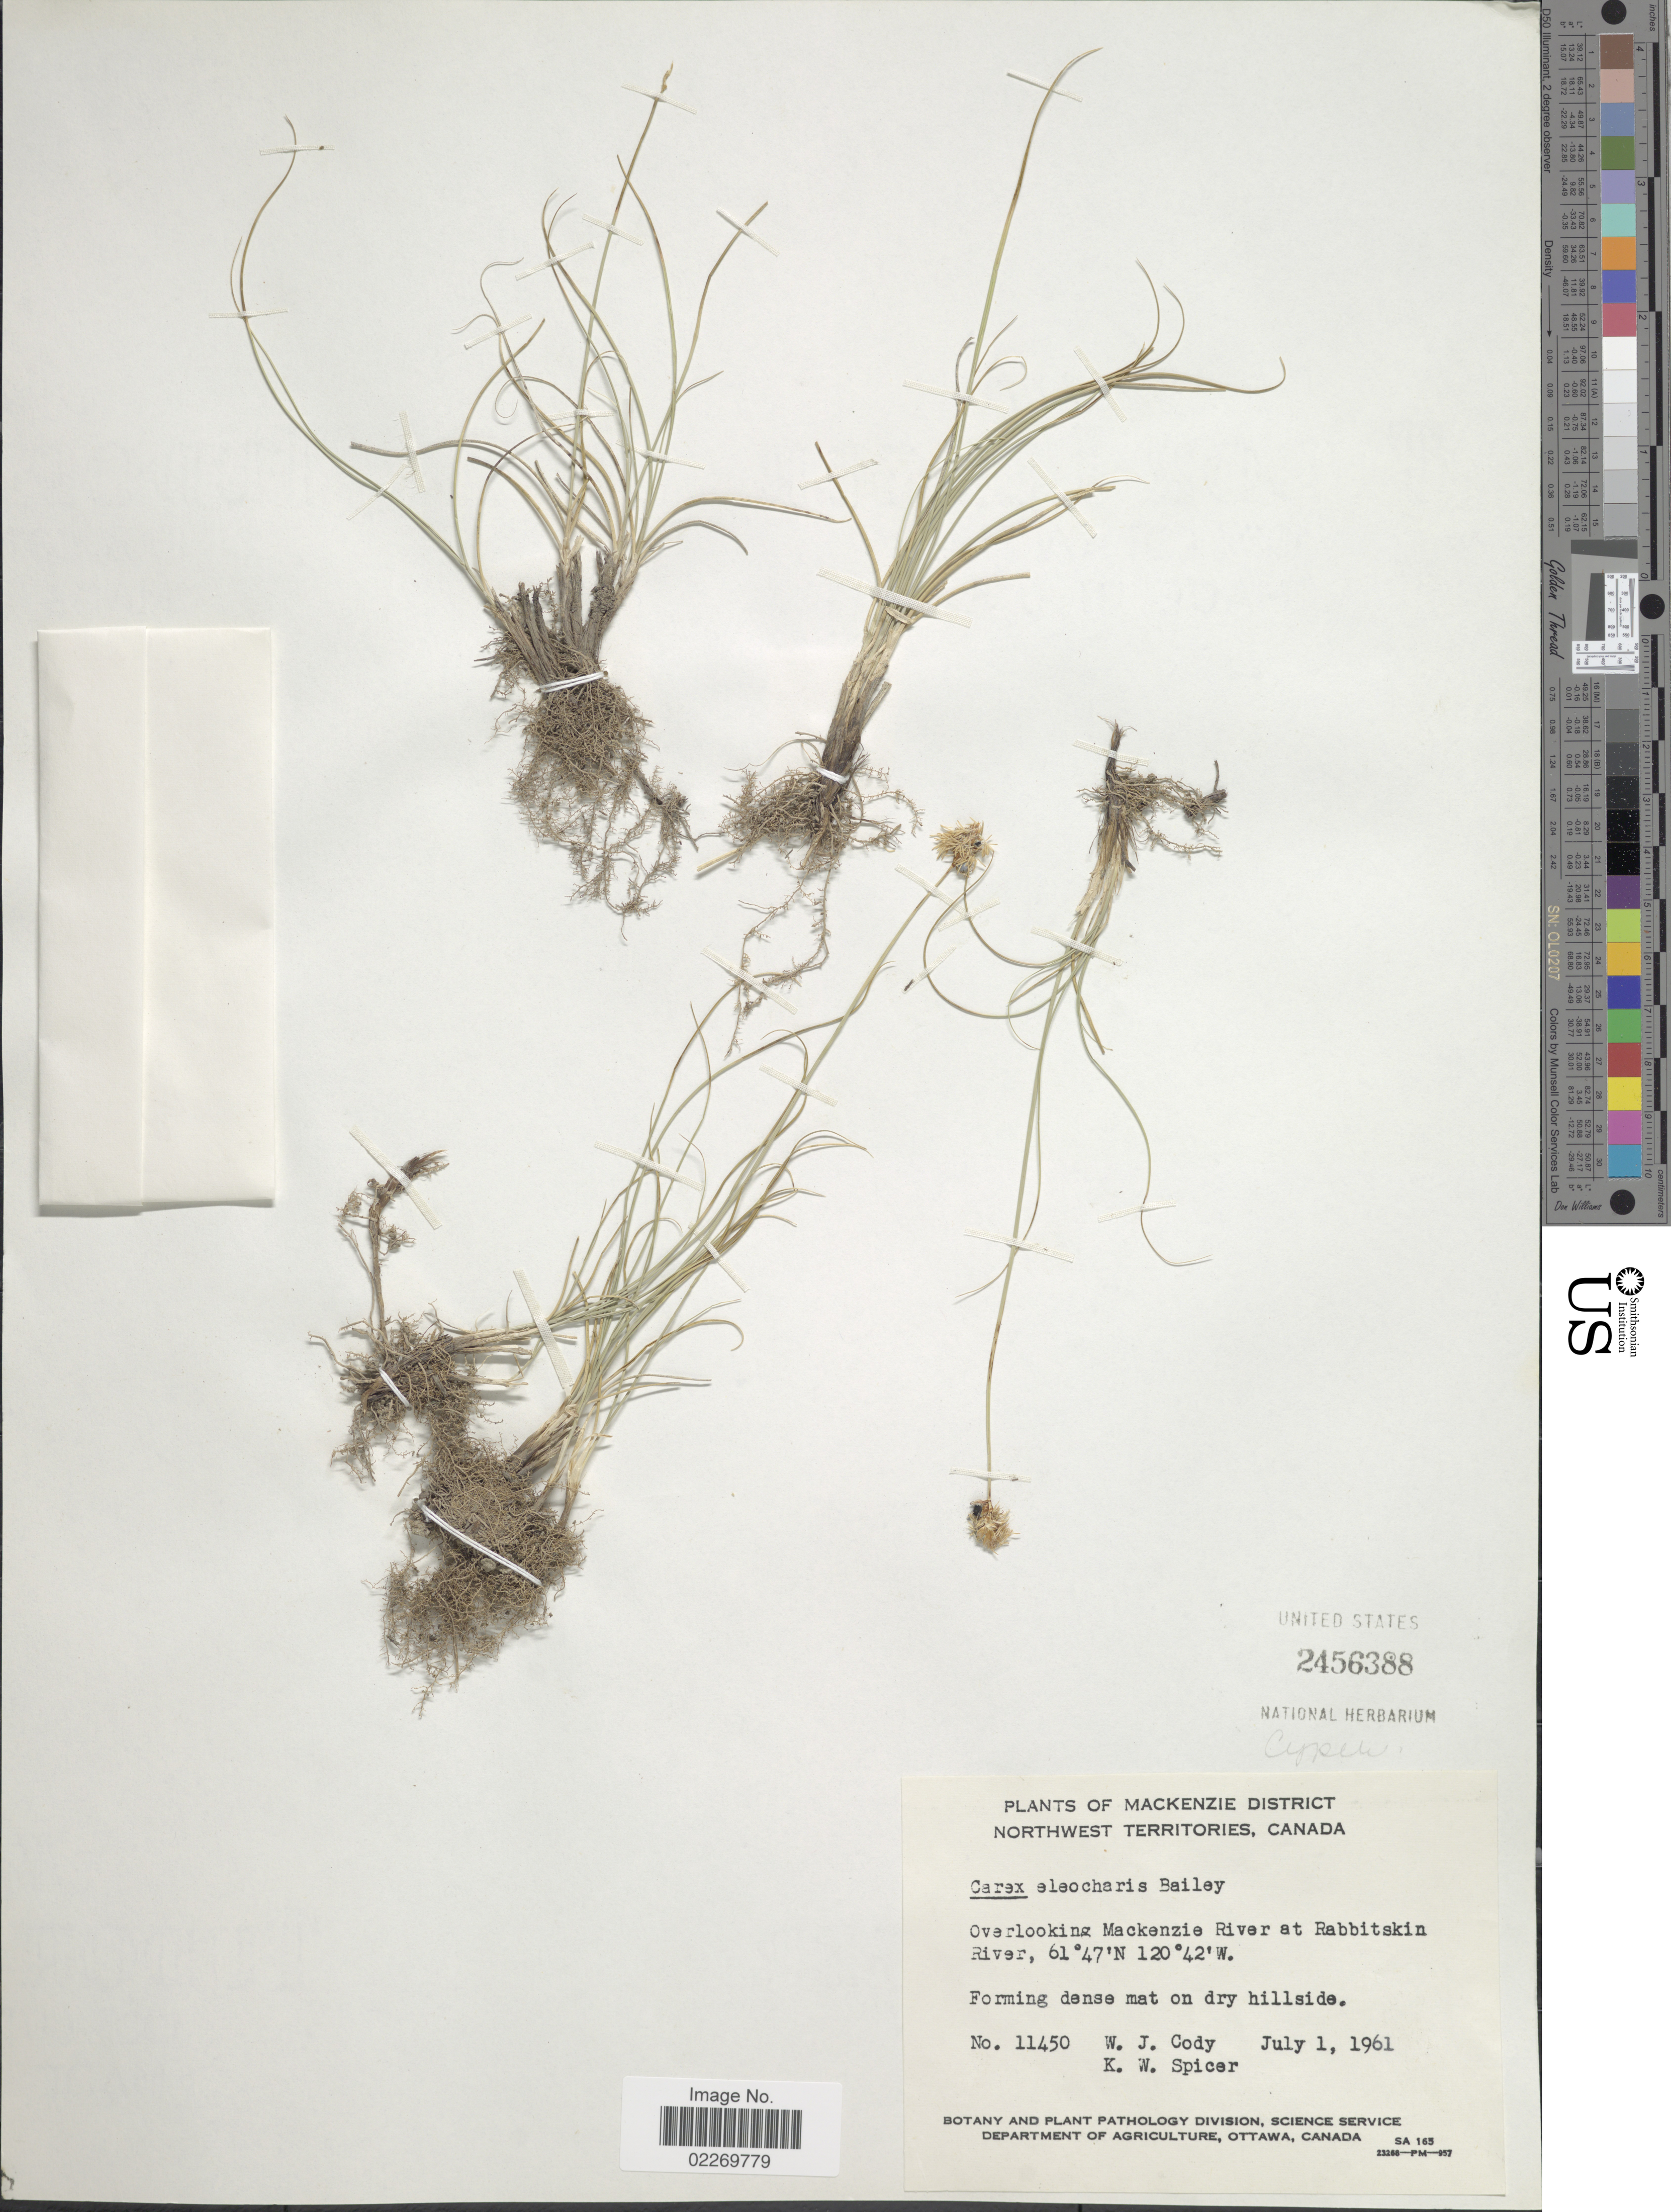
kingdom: Plantae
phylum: Tracheophyta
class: Liliopsida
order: Poales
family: Cyperaceae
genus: Carex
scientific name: Carex eleocharis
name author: L.H. Bailey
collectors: W. Cody & K. Spicer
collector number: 11450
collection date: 1961-07-01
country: Canada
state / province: Northwest Territories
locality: Mackenzie District. Overlooking Mackenzie River at Rabbitskin River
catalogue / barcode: US 2456388